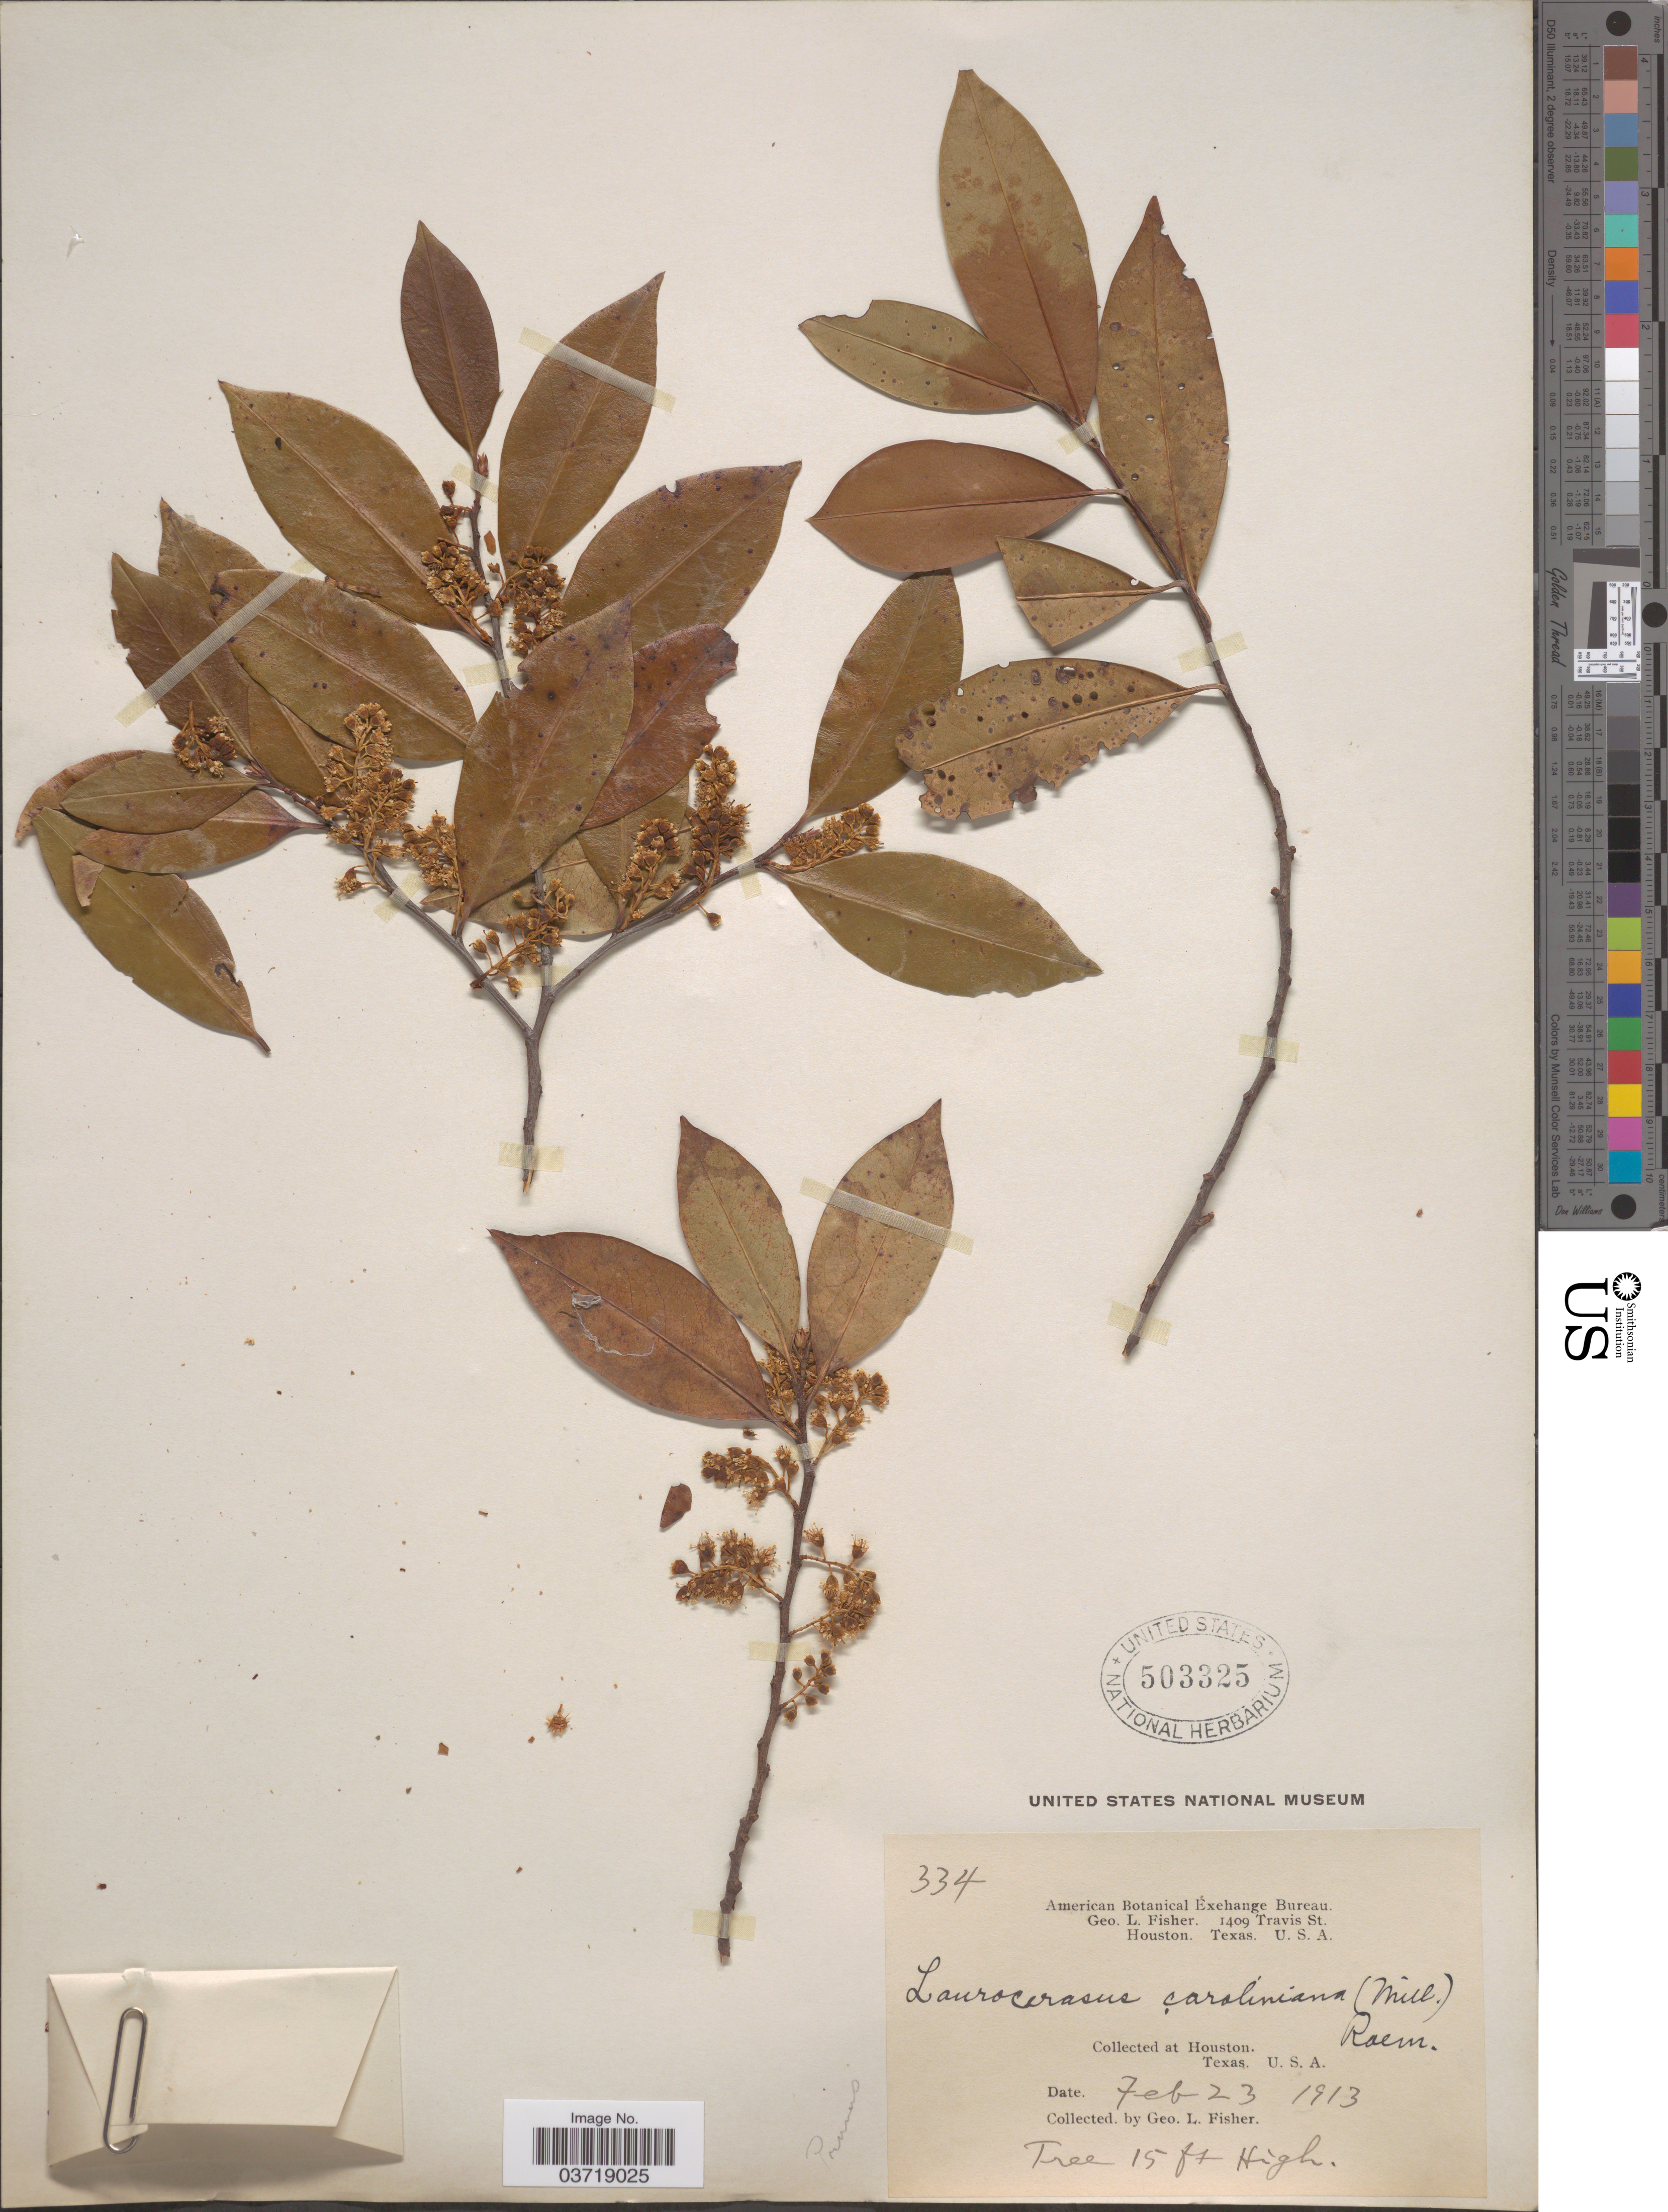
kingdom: Plantae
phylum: Tracheophyta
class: Magnoliopsida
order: Rosales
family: Rosaceae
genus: Prunus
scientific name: Prunus caroliniana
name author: (Mill.) Aiton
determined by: Strong, Mark T., (BOT), Smithsonian Institution - National Museum of Natural History (UNITED STATES)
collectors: G. L. Fisher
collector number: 334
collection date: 1913-02-23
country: United States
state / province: Texas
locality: At Houston.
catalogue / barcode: US 503325